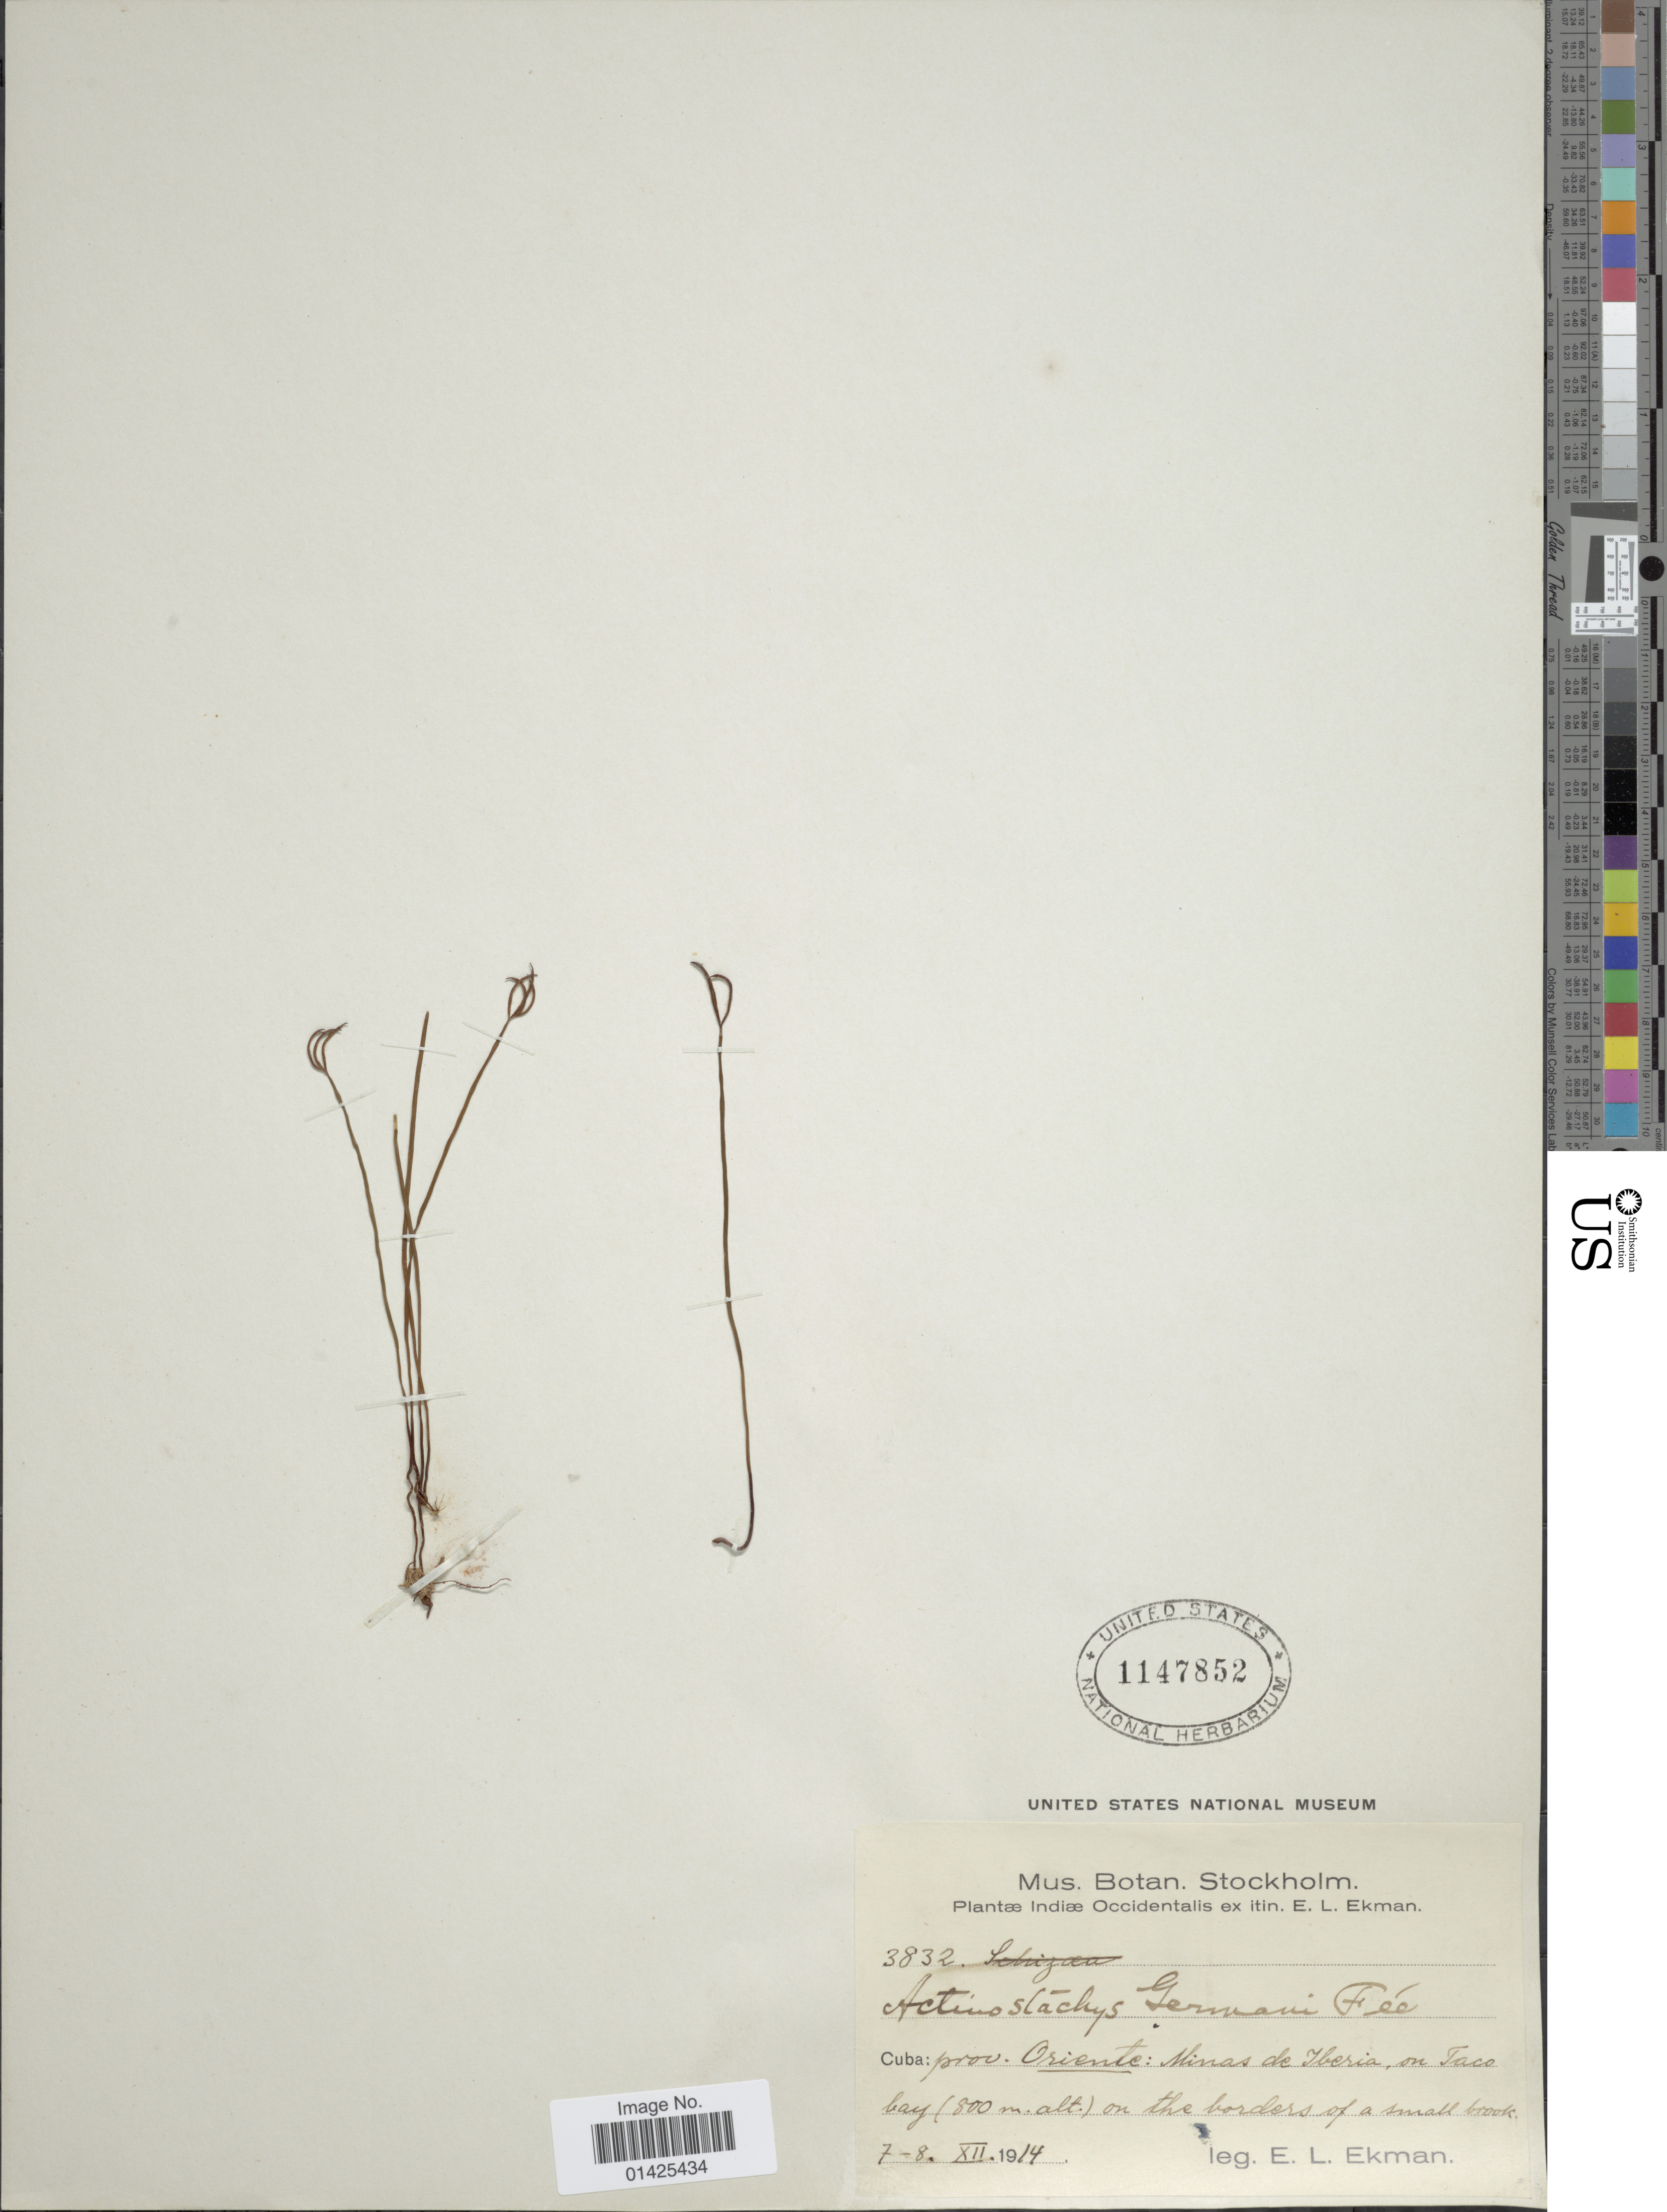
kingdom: Plantae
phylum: Tracheophyta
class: Polypodiopsida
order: Schizaeales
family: Schizaeaceae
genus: Actinostachys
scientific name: Actinostachys pennula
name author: (Sw.) Hook.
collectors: E. L. Ekman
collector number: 3832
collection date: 1914-07-07/1914-07-08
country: Cuba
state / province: Oriente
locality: Oriente: Minas de Iberia, on Taco bay.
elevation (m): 800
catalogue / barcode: US 1147852